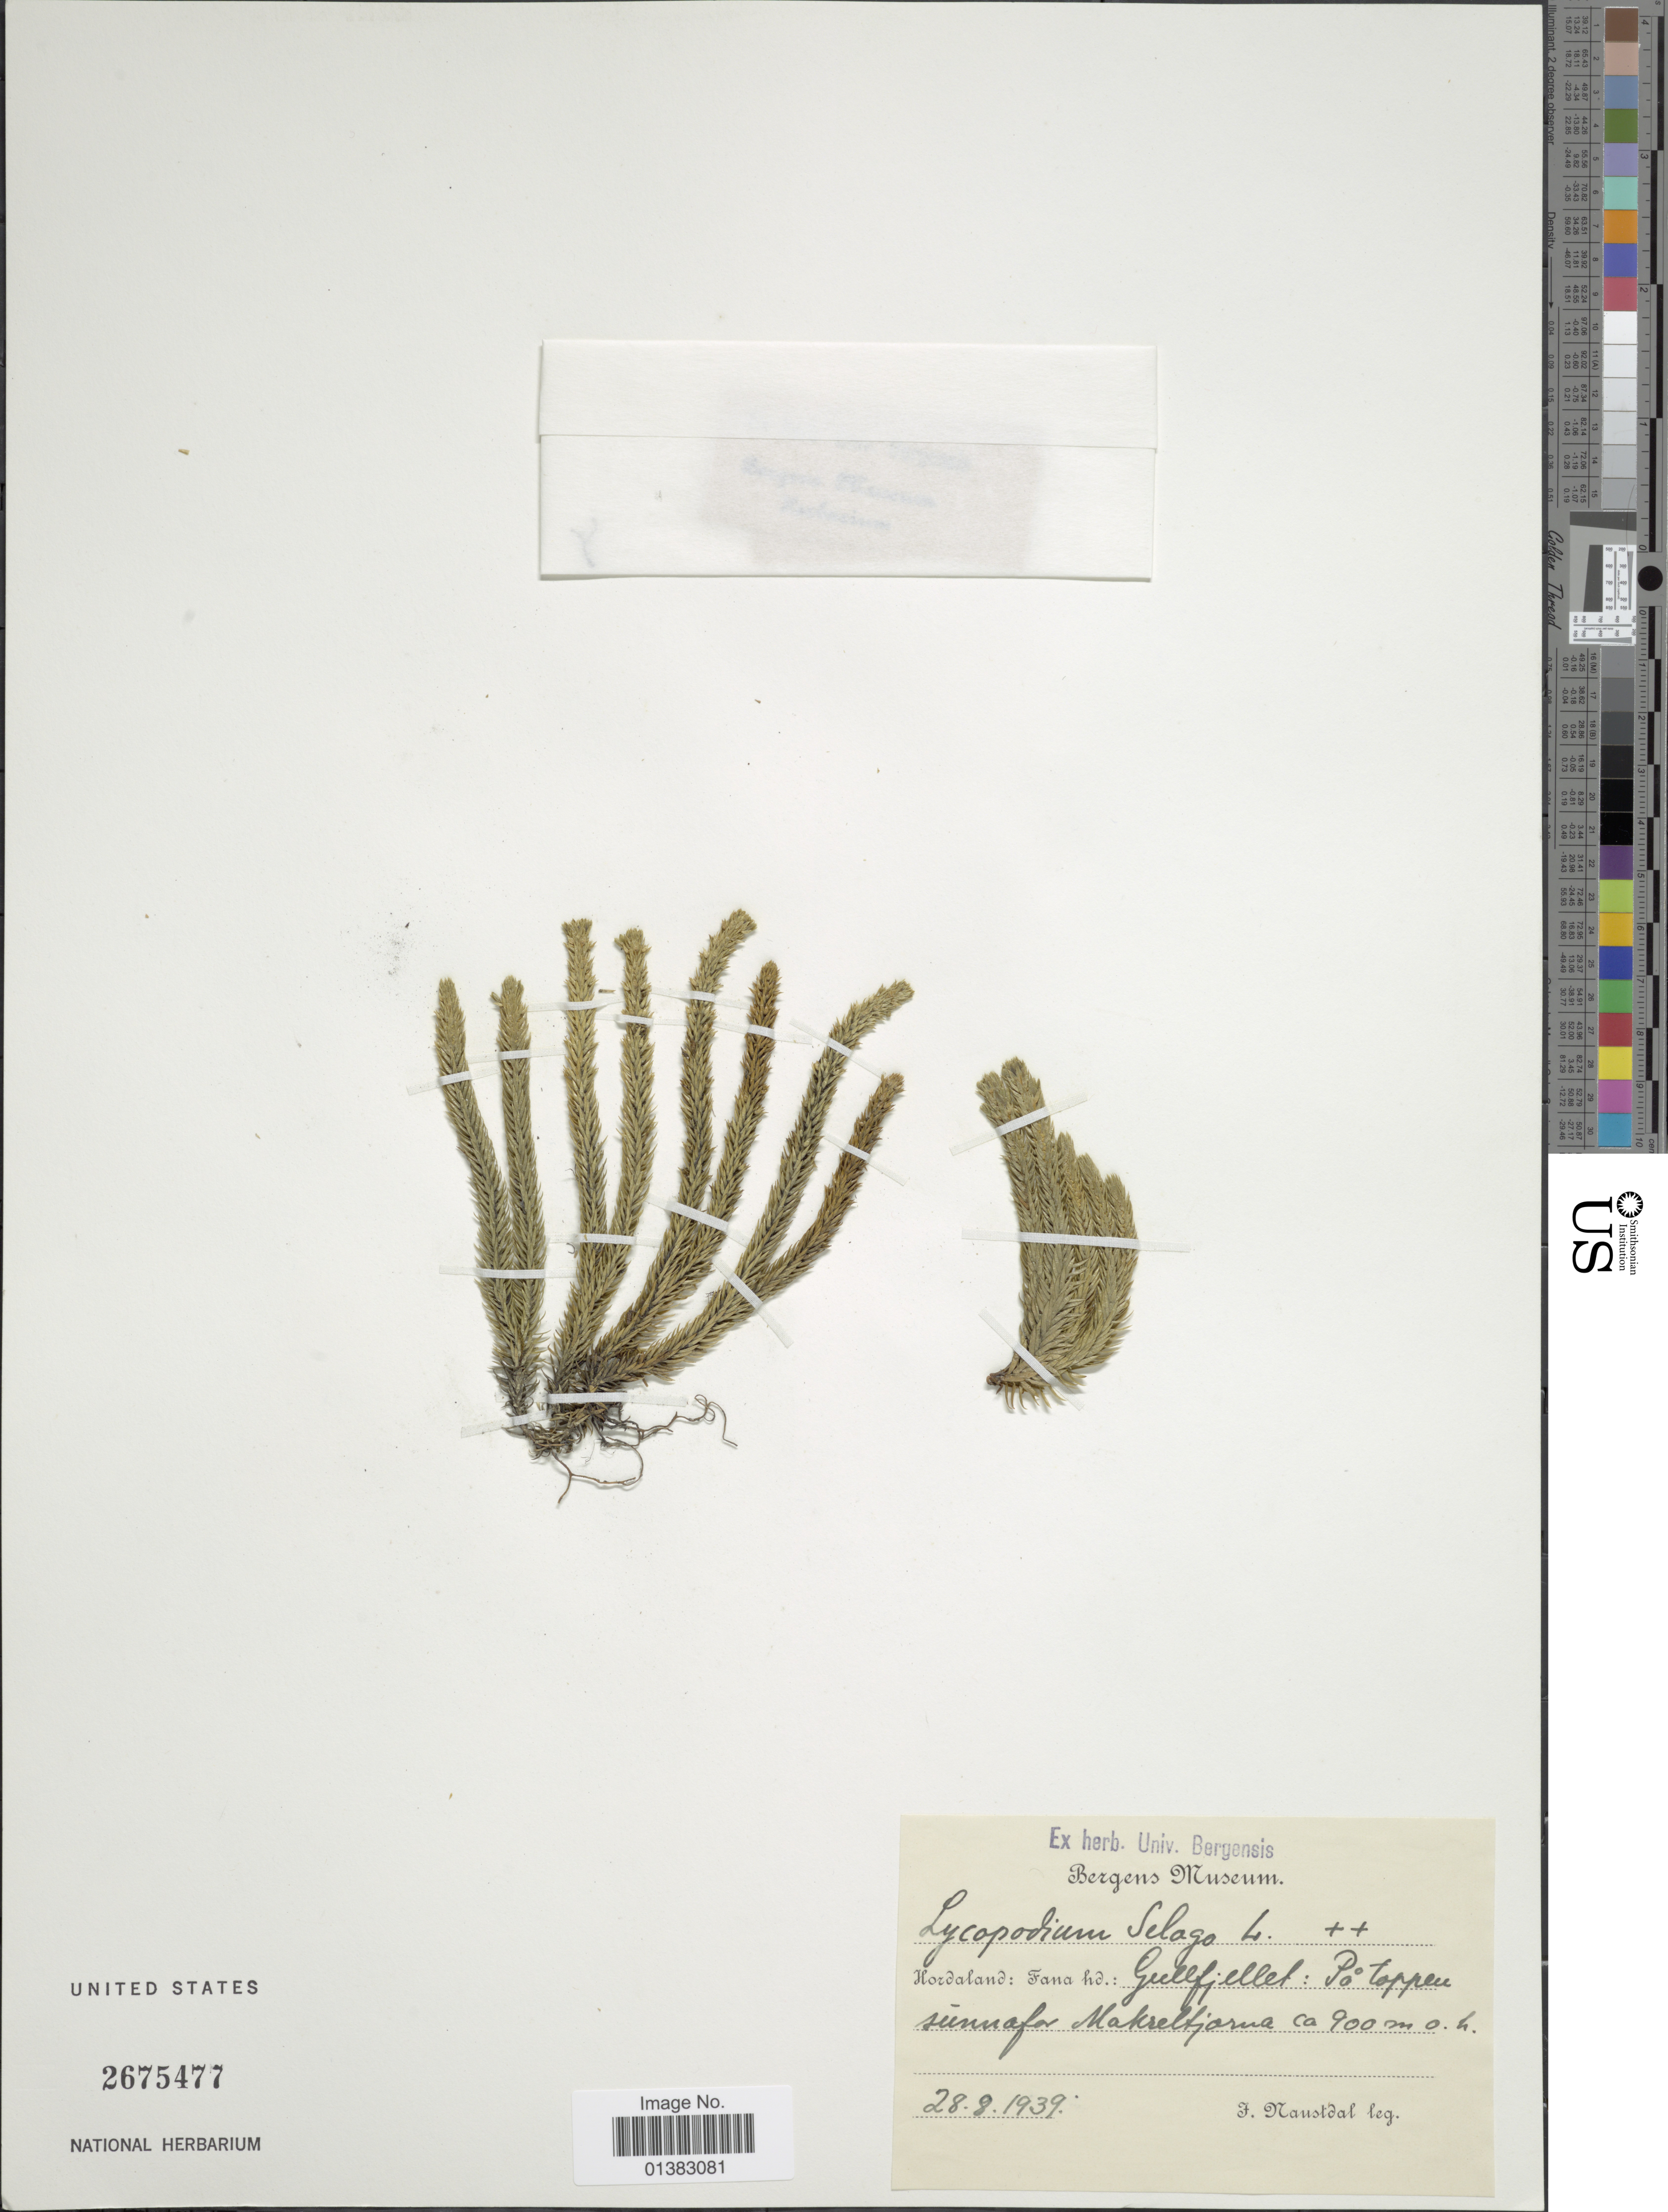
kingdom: Plantae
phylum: Tracheophyta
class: Lycopodiopsida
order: Lycopodiales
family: Lycopodiaceae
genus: Huperzia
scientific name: Huperzia selago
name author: (L.) Bernh. ex Schrank & Mart.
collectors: J. Naustdal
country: Norway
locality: Nordaland: Fana hd.: Gullfjellet: Po° toppen sunnafor Makreltjorna.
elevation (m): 900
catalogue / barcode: US 2675477